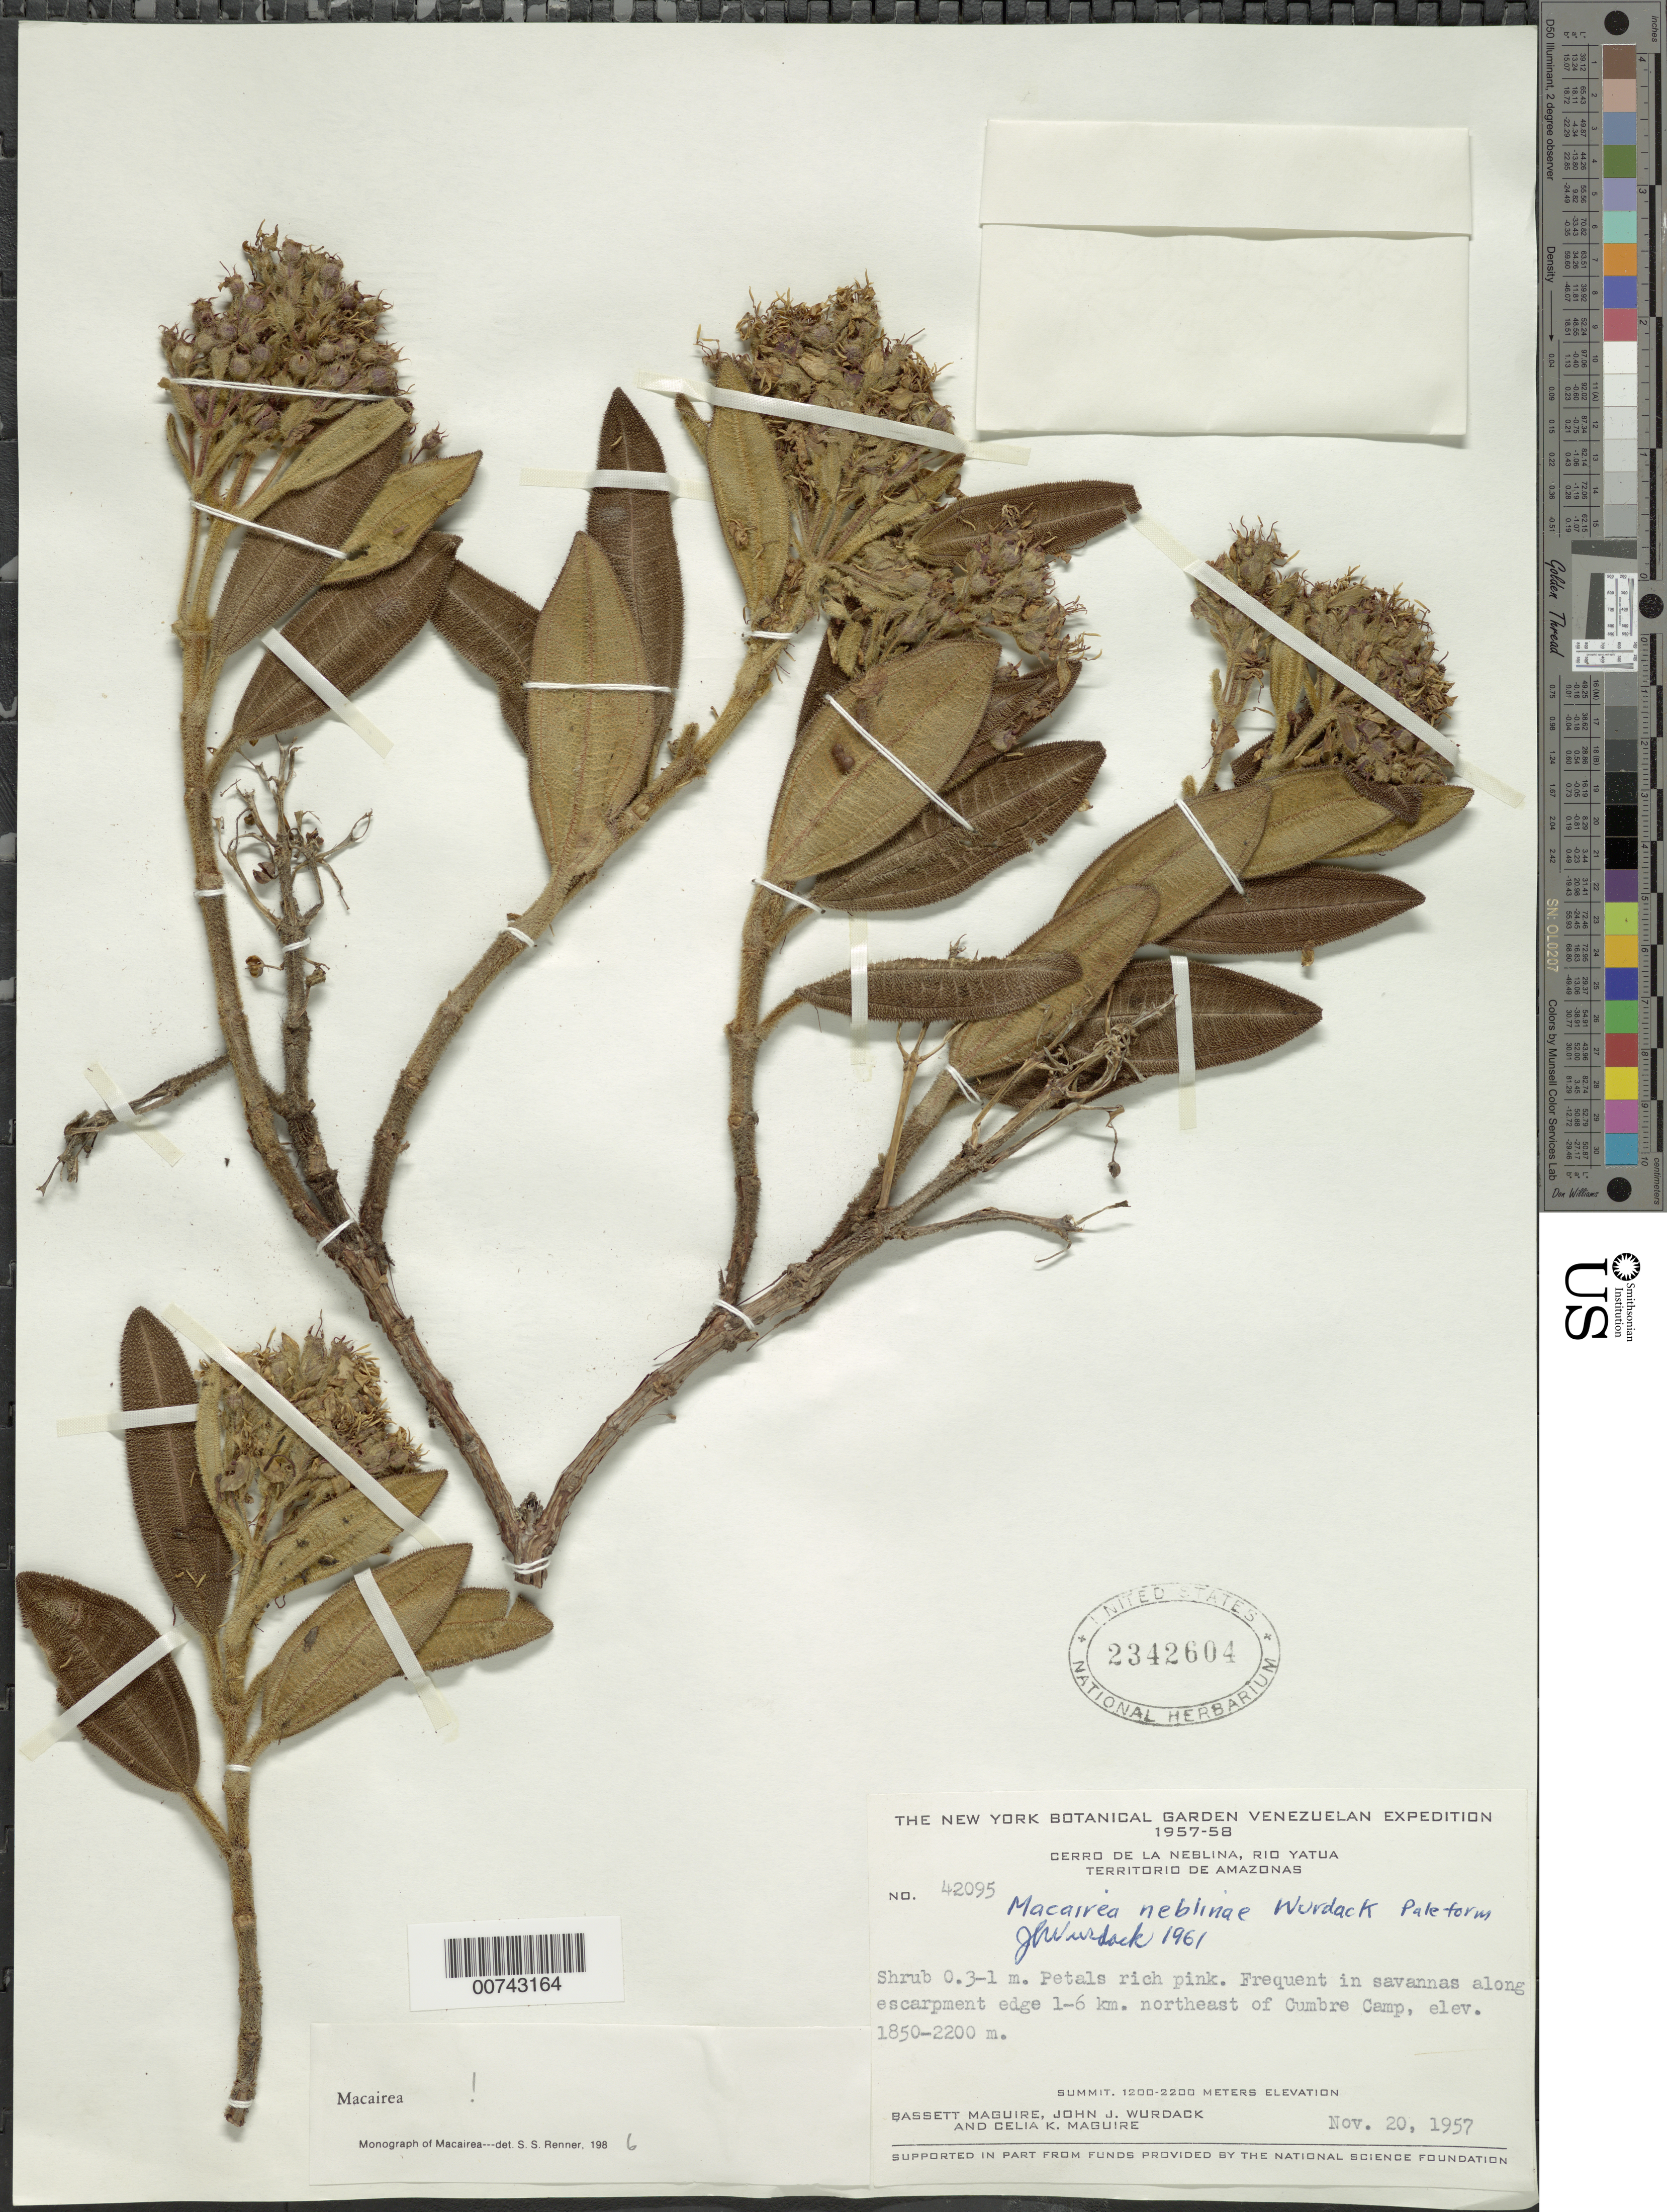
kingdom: Plantae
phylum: Tracheophyta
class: Magnoliopsida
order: Myrtales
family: Melastomataceae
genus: Macairea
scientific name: Macairea neblinae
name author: Wurdack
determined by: Wurdack, John J., (US), US (UNITED STATES)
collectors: B. Maguire, J. J. Wurdack & C. K. Maguire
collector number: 42095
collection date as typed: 20-Nov-57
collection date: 1957-11-20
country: Venezuela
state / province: Amazonas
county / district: Río Negro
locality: Cerro de la Neblina, Río Yatua, 1-6 km NE of Cumbre Camp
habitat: Savannas along escarpment edge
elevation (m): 1850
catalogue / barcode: US 2342604